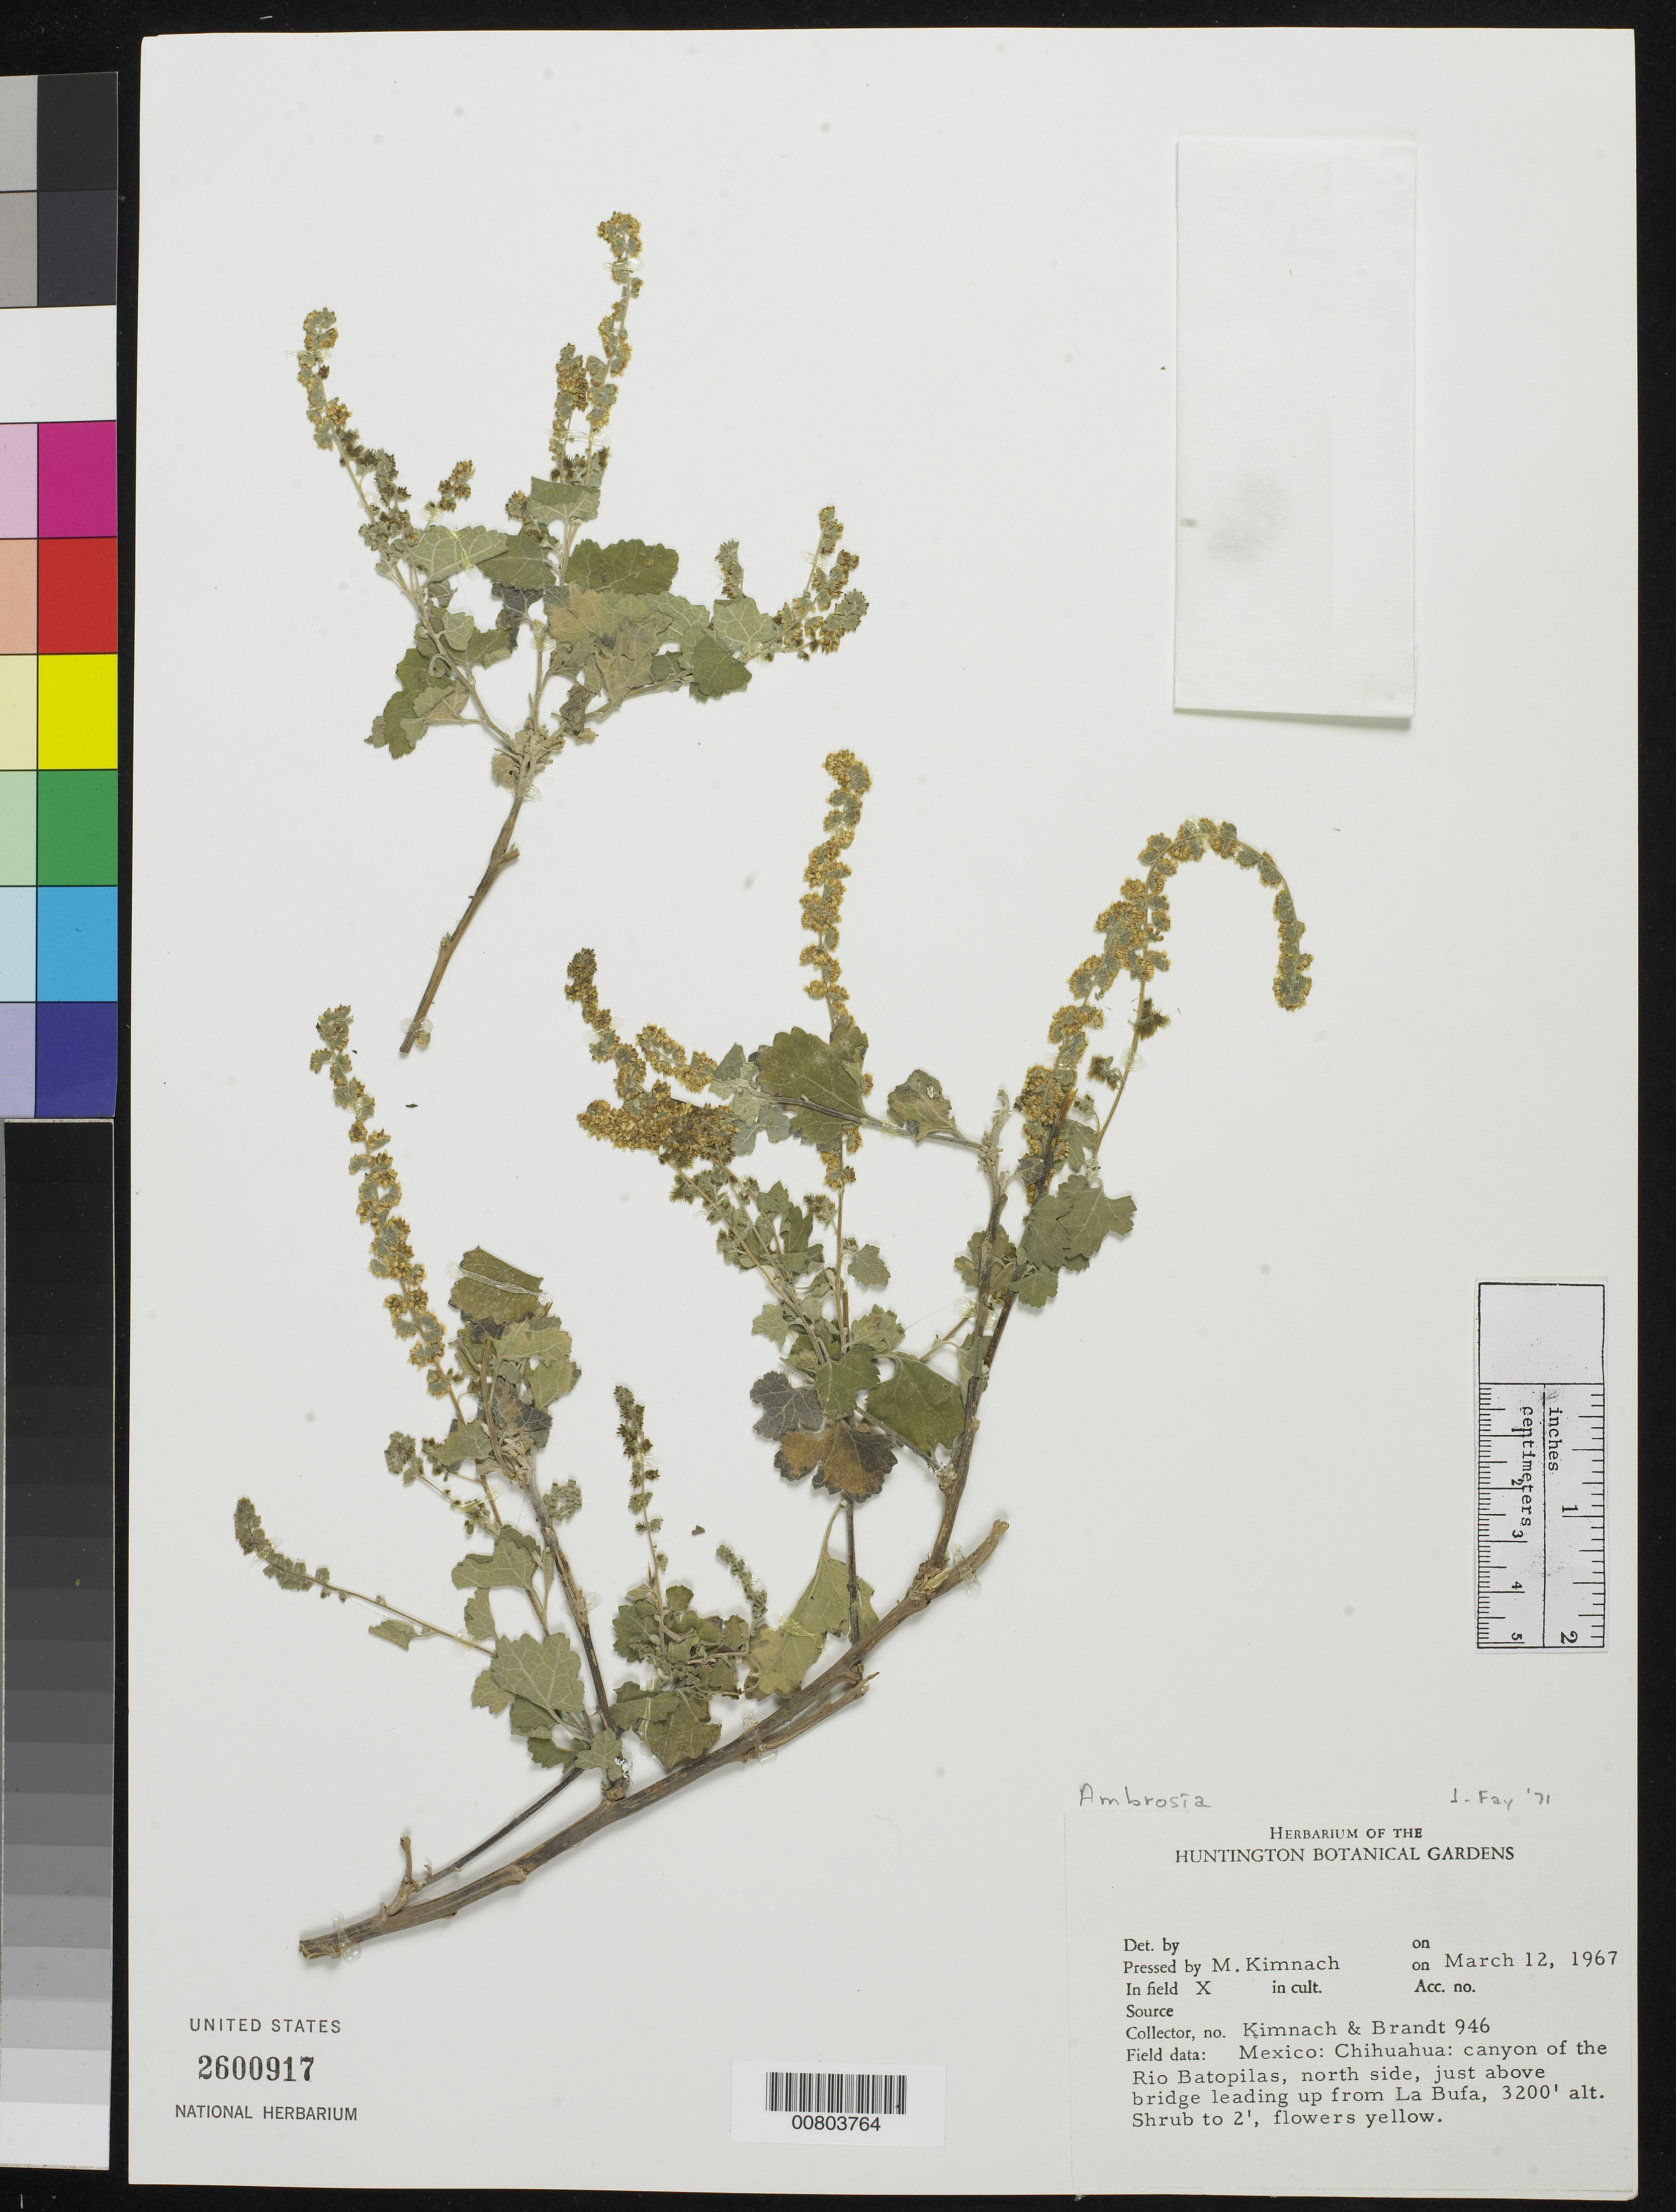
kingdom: Plantae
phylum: Tracheophyta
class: Magnoliopsida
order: Asterales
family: Asteraceae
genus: Ambrosia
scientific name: Ambrosia sp.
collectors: M. W. Kimnach & -. Brandt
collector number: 946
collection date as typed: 12 Mar 1967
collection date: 1967-03-12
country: Mexico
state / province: Chihuahua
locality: Canyon of the Rio Batopilas, north side, just above bridge leading up to La Bufa, Chihuahua.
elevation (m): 975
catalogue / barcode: US 2600917